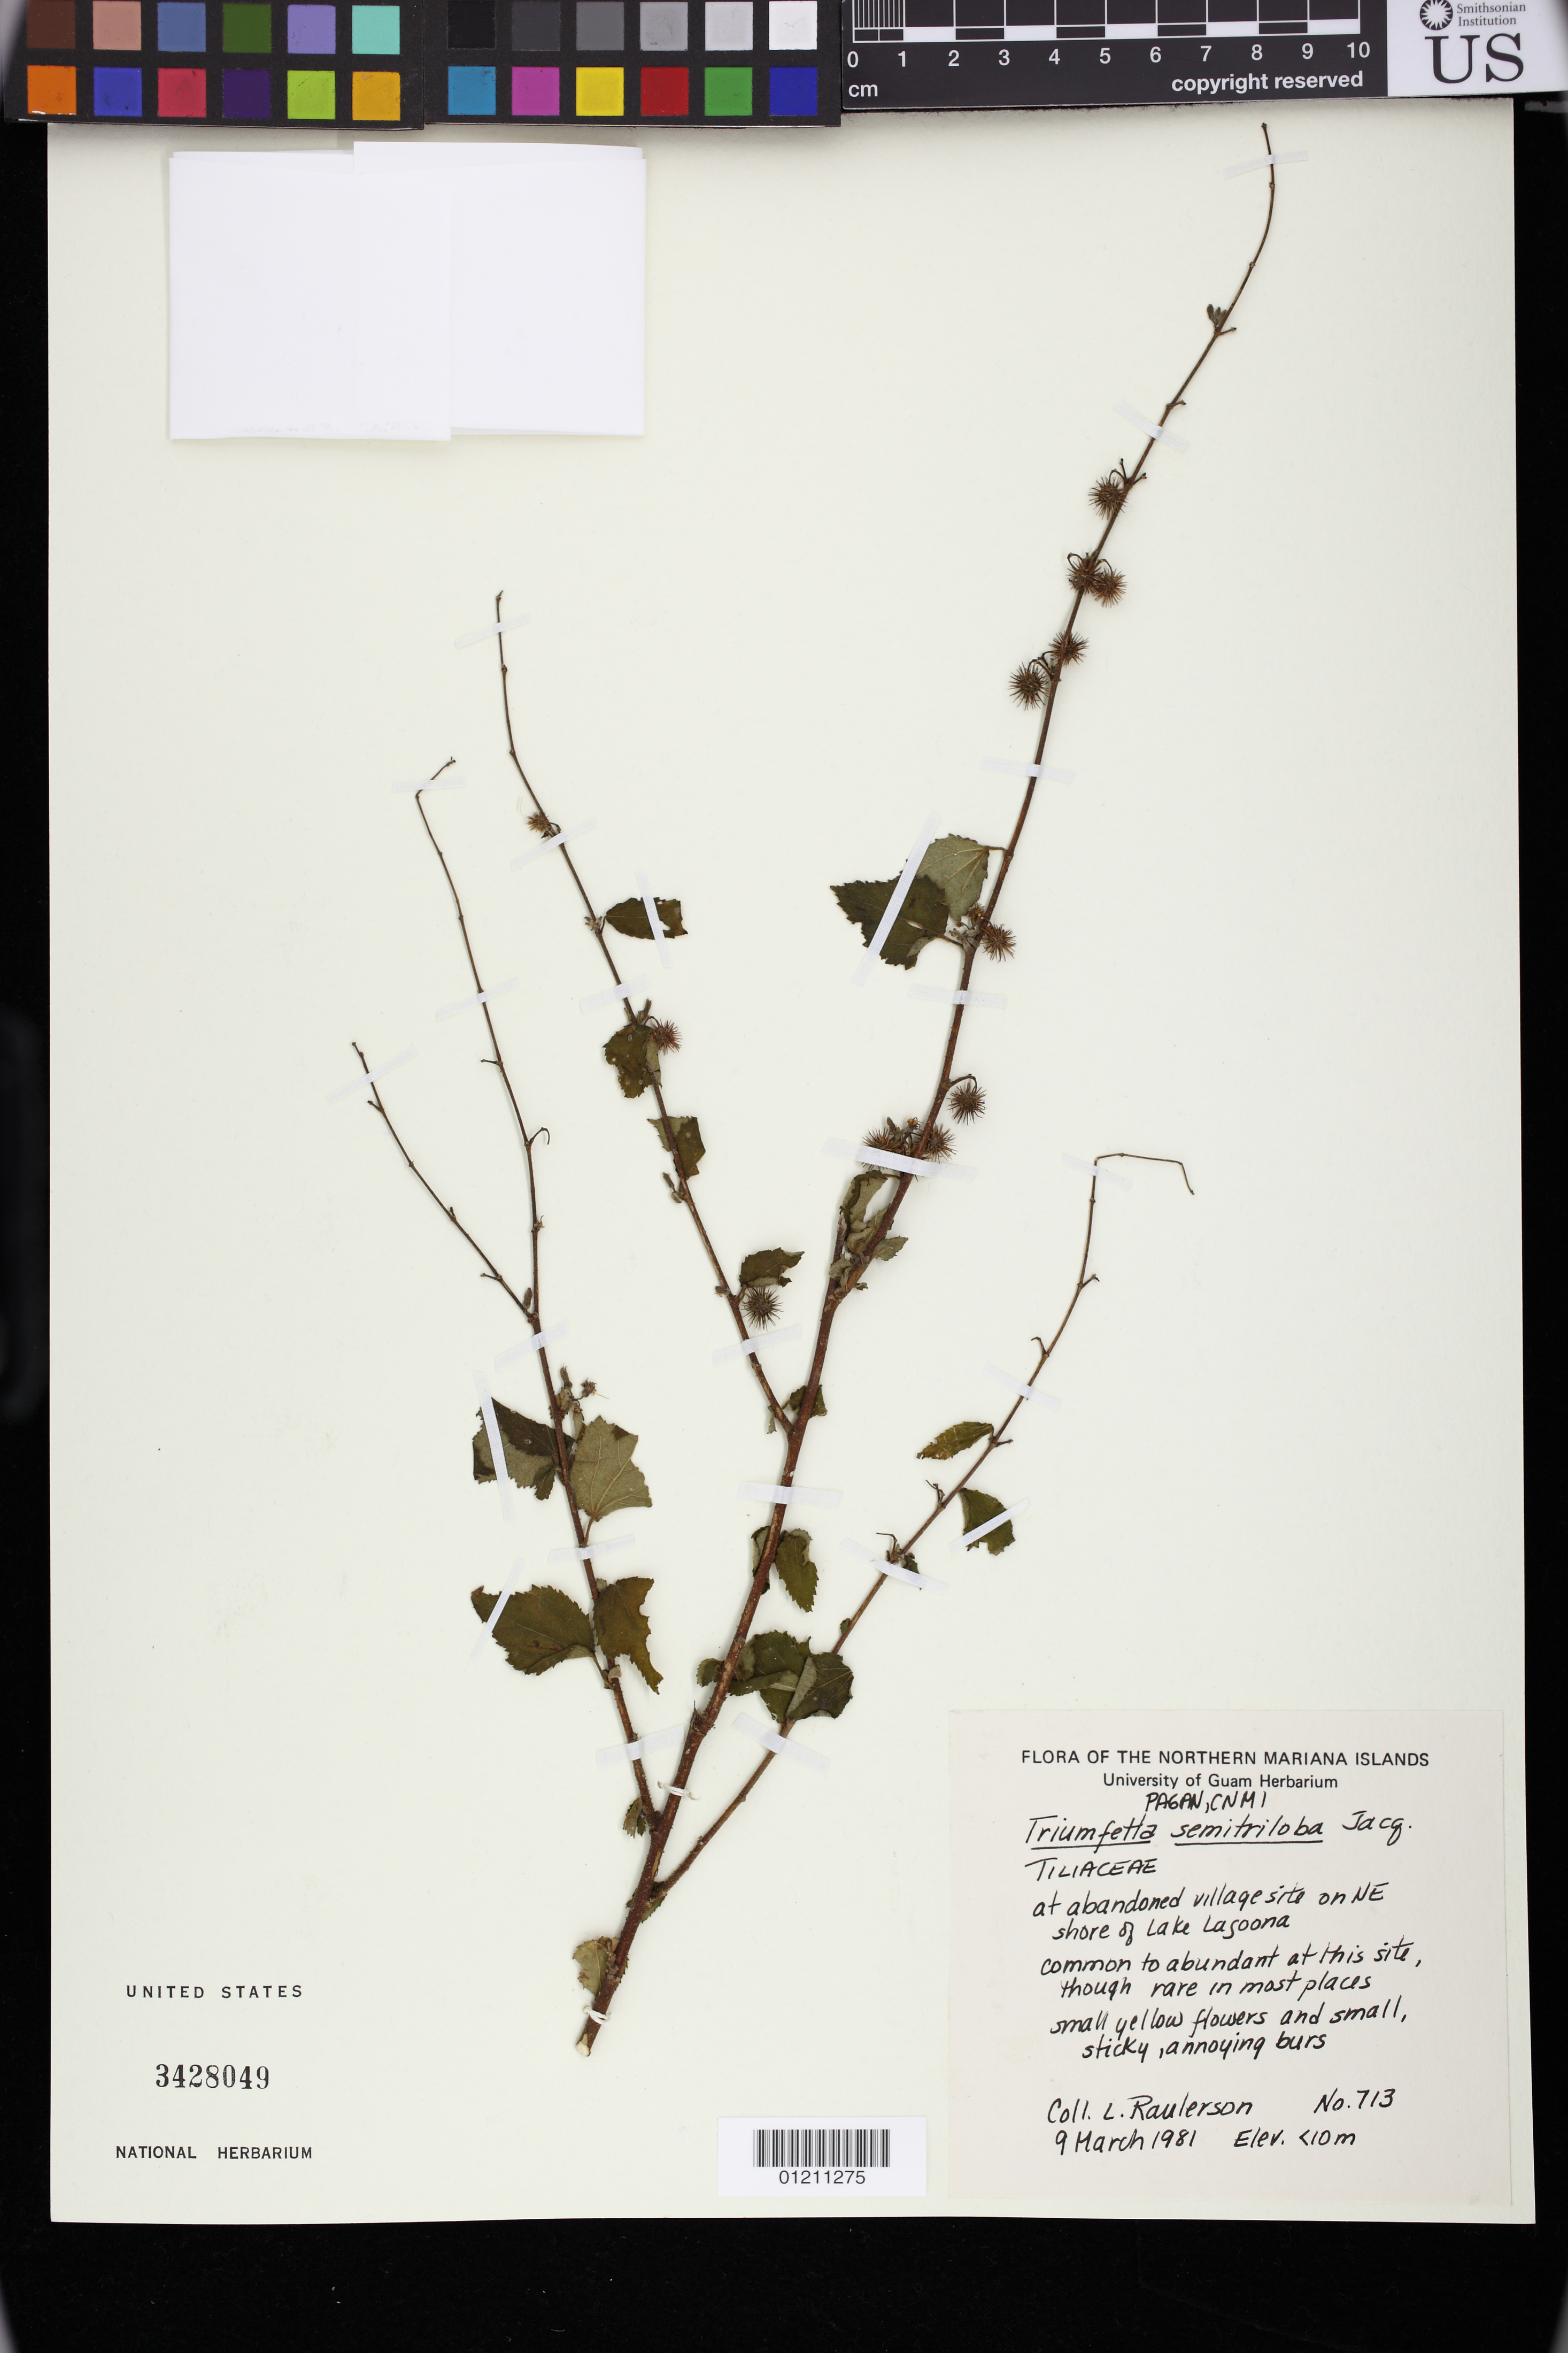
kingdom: Plantae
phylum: Tracheophyta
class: Magnoliopsida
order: Malvales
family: Malvaceae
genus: Triumfetta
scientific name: Triumfetta rhomboidea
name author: Jacq.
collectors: L. Raulerson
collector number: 713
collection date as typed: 03 Sep 1981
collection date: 1981-09-03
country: Northern Mariana Islands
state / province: Northern Islands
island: Pagan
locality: Pagan, CNMI: Abandoned village site on NE shore of Lake Lagoona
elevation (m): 10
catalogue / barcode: US 3428049